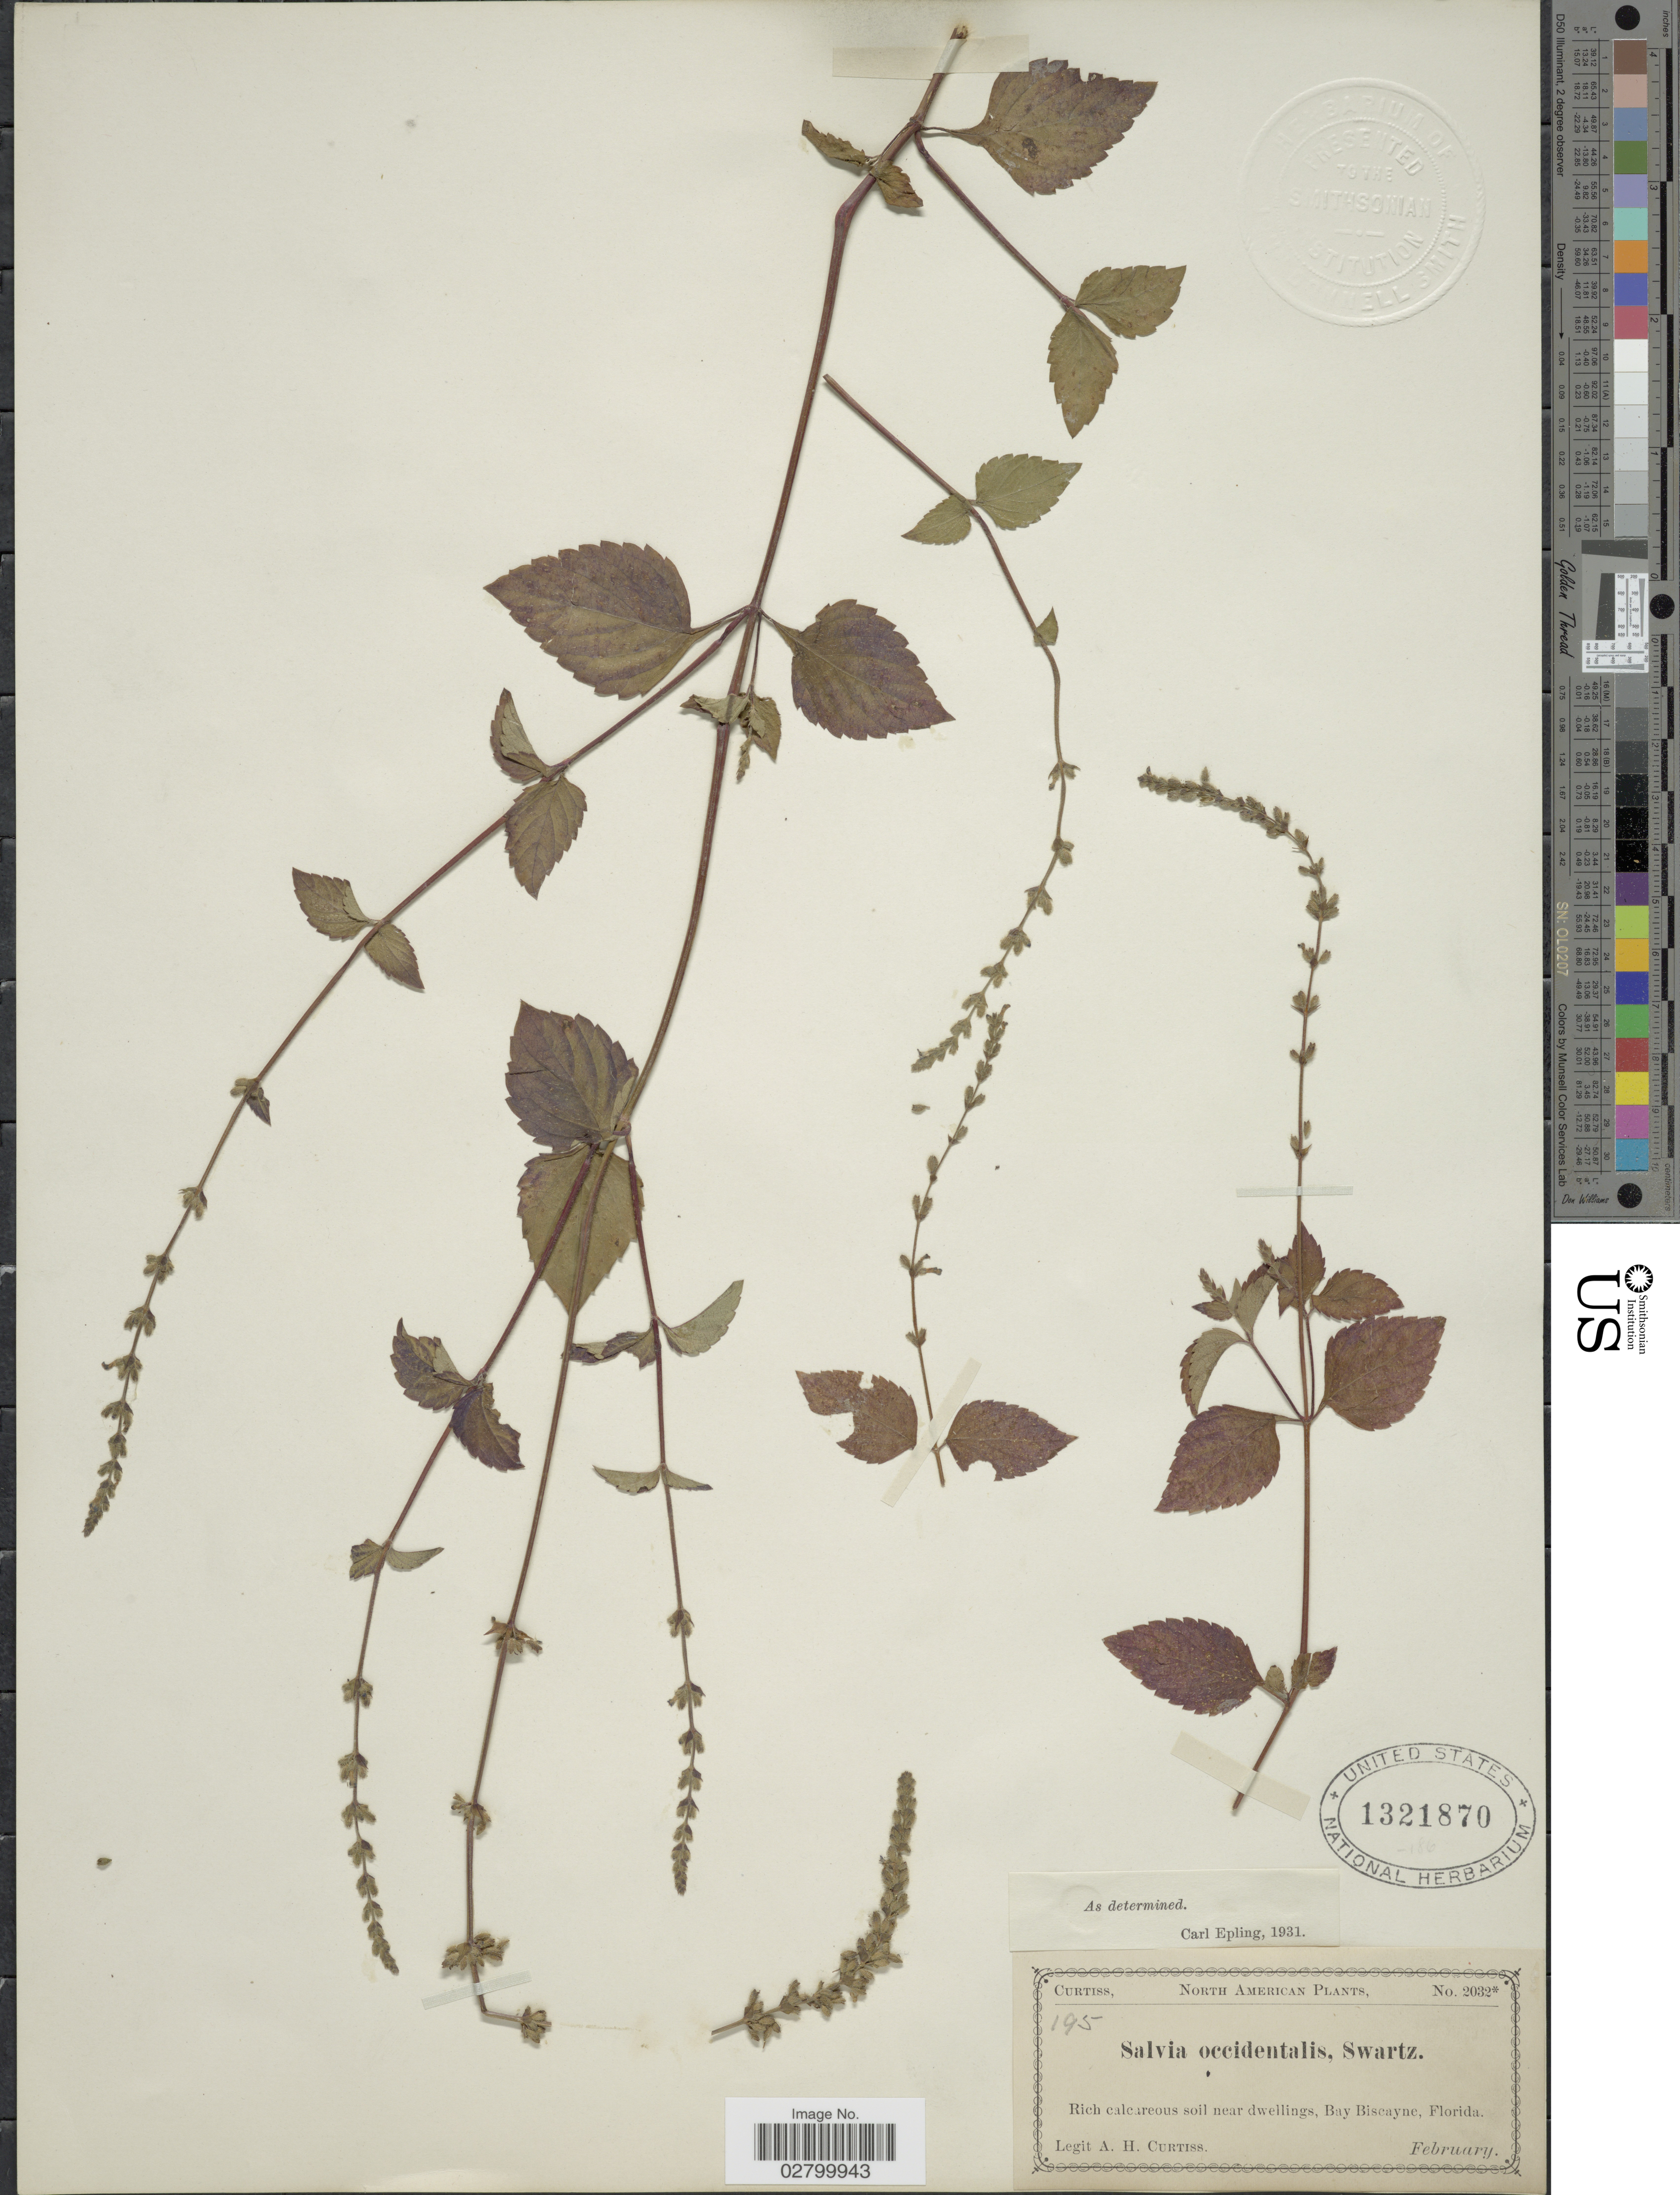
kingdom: Plantae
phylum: Tracheophyta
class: Magnoliopsida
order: Lamiales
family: Lamiaceae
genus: Salvia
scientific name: Salvia occidentalis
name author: Sw.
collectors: A. H. Curtiss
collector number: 2032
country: United States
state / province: Florida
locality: Rich calcareous soil near dwellings, Bay Biscayne.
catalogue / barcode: US 1321870